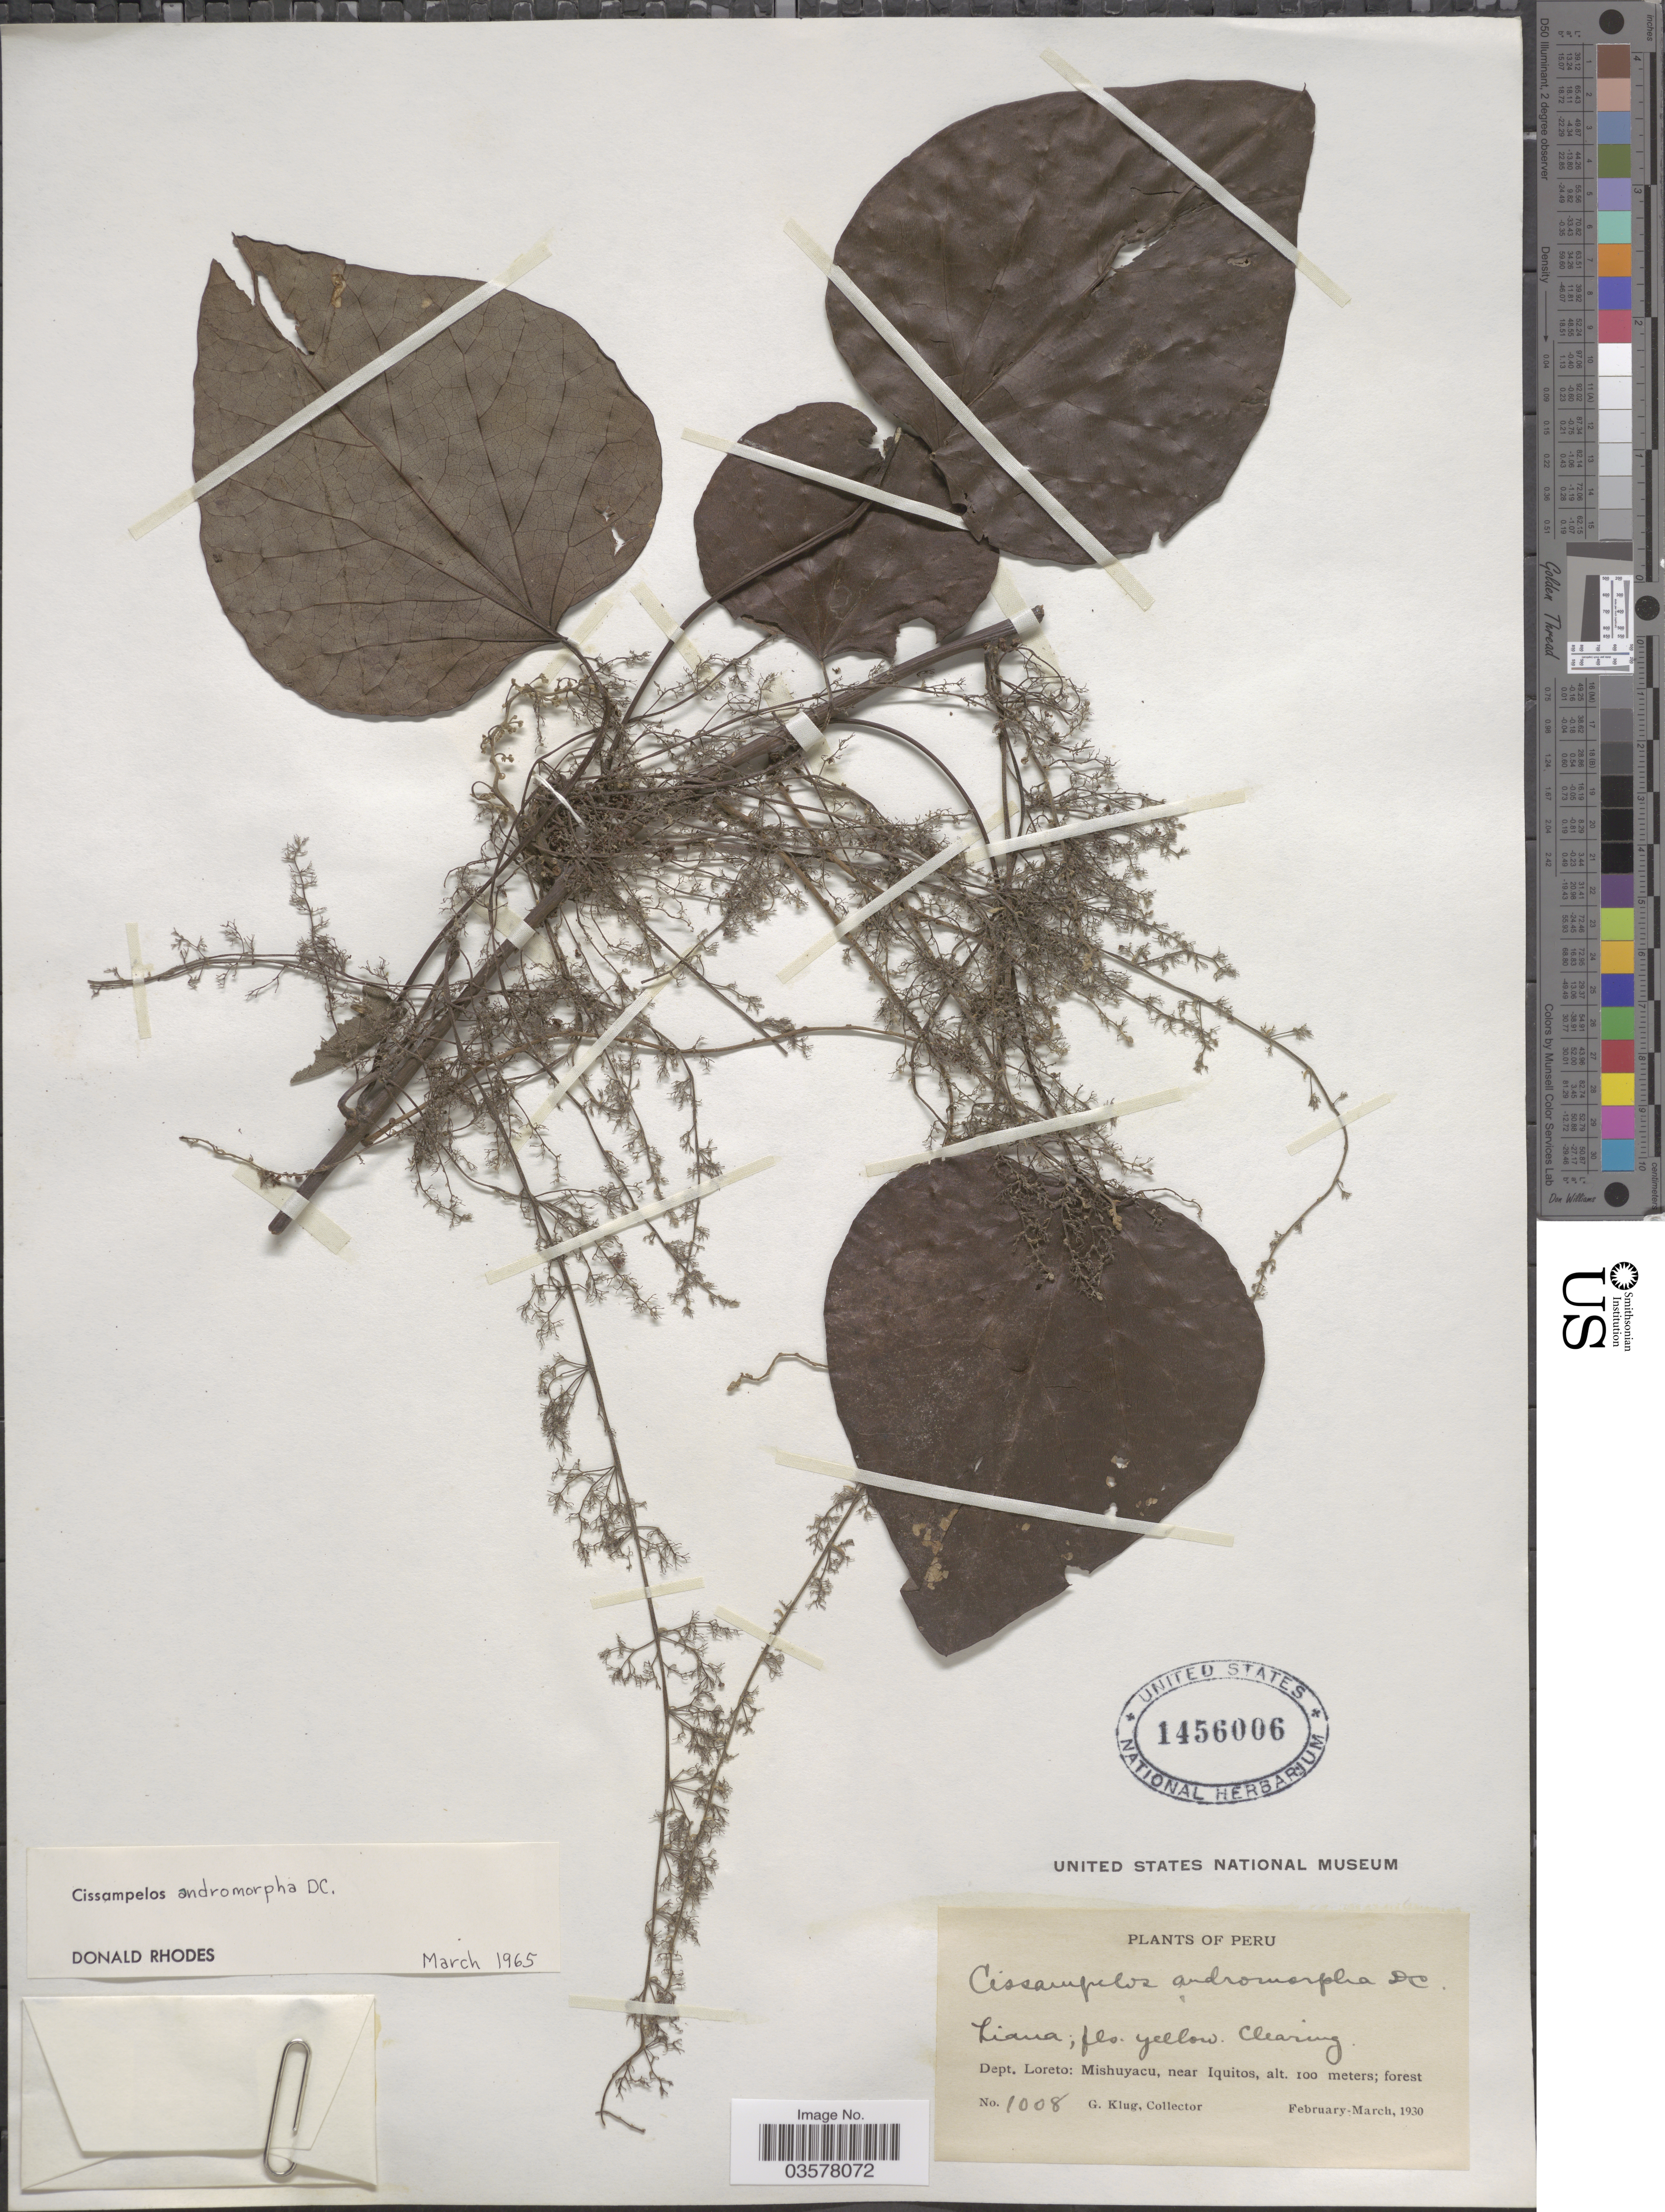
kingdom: Plantae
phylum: Tracheophyta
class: Magnoliopsida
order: Ranunculales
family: Menispermaceae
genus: Cissampelos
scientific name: Cissampelos andromorpha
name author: DC.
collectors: G. Klug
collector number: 1008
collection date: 1930-02/1930-03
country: Peru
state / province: Loreto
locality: Dept. Loreto: Mishuyacu, near Iquitos.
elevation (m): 100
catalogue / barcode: US 1456006